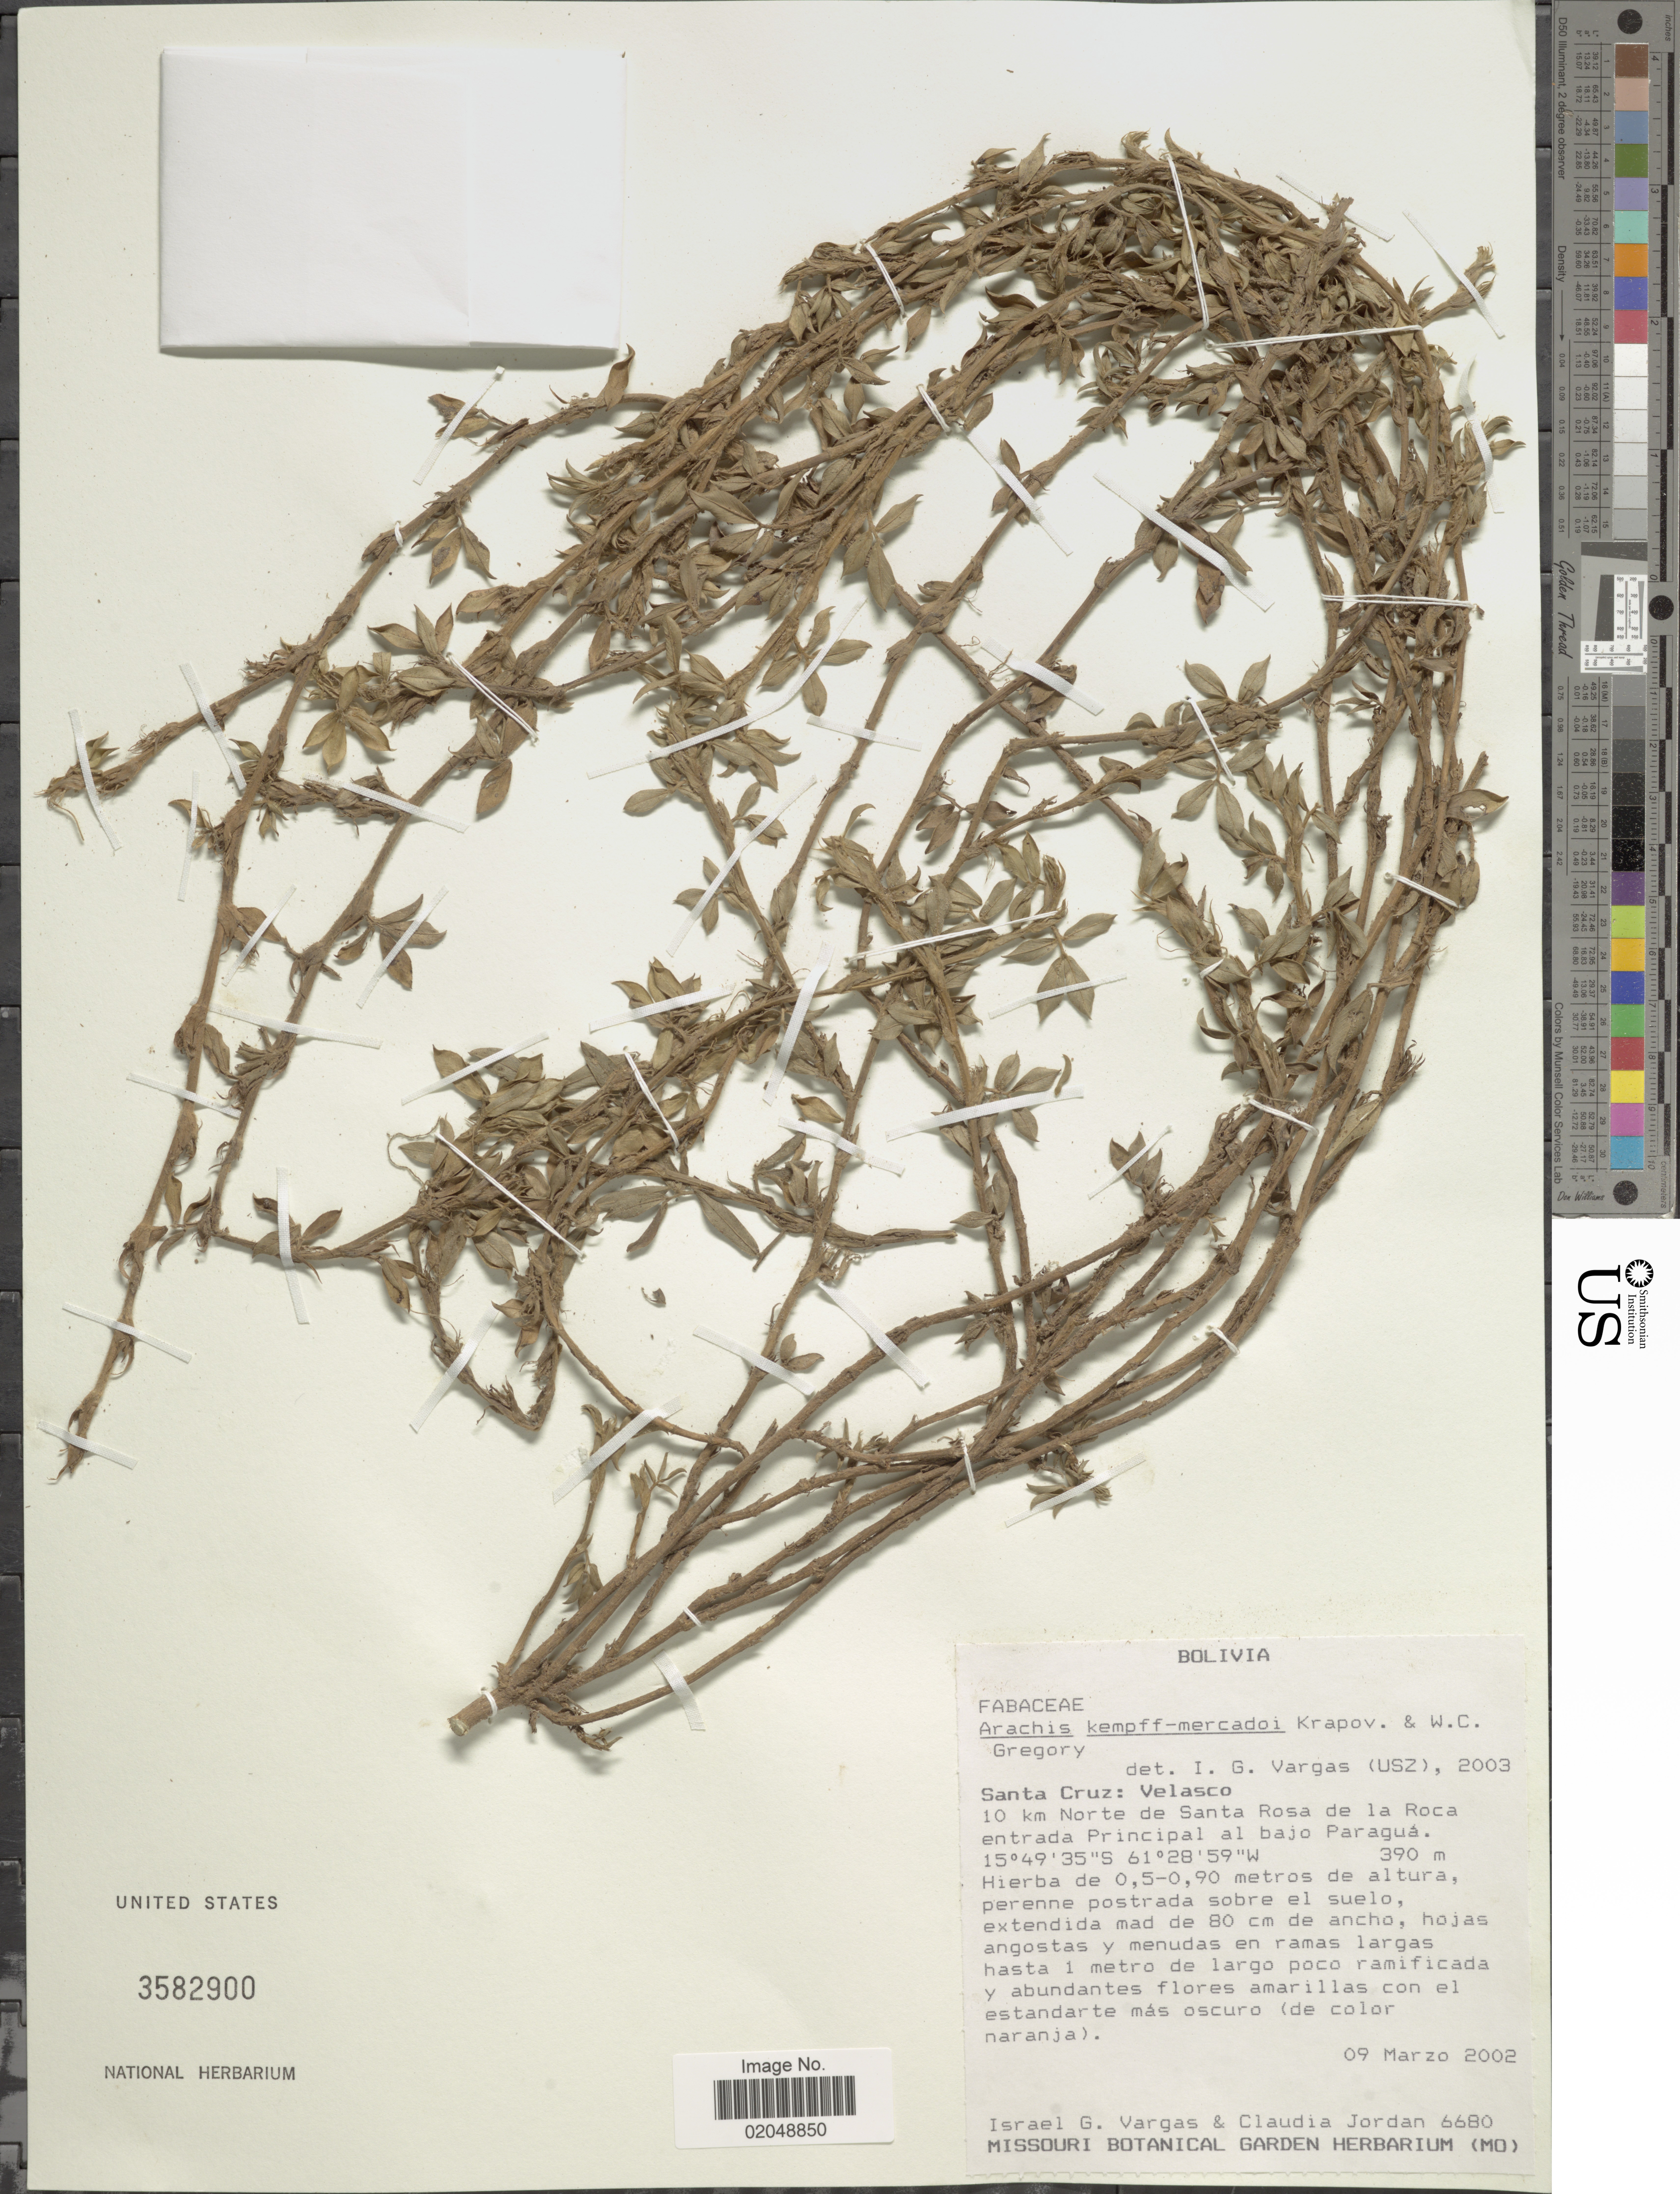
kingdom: Plantae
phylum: Tracheophyta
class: Magnoliopsida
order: Fabales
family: Fabaceae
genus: Arachis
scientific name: Arachis kempff-mercadoi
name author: Krapov. & W.C. Greg.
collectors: I. Vargas & C. Jordan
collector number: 6680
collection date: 2002-03-09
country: Bolivia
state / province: Santa Cruz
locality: Velasco, 10 km Norte de Santa Rosa de la Roca entrada Principal al bajo Paraguá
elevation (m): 390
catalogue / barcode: US 3582900